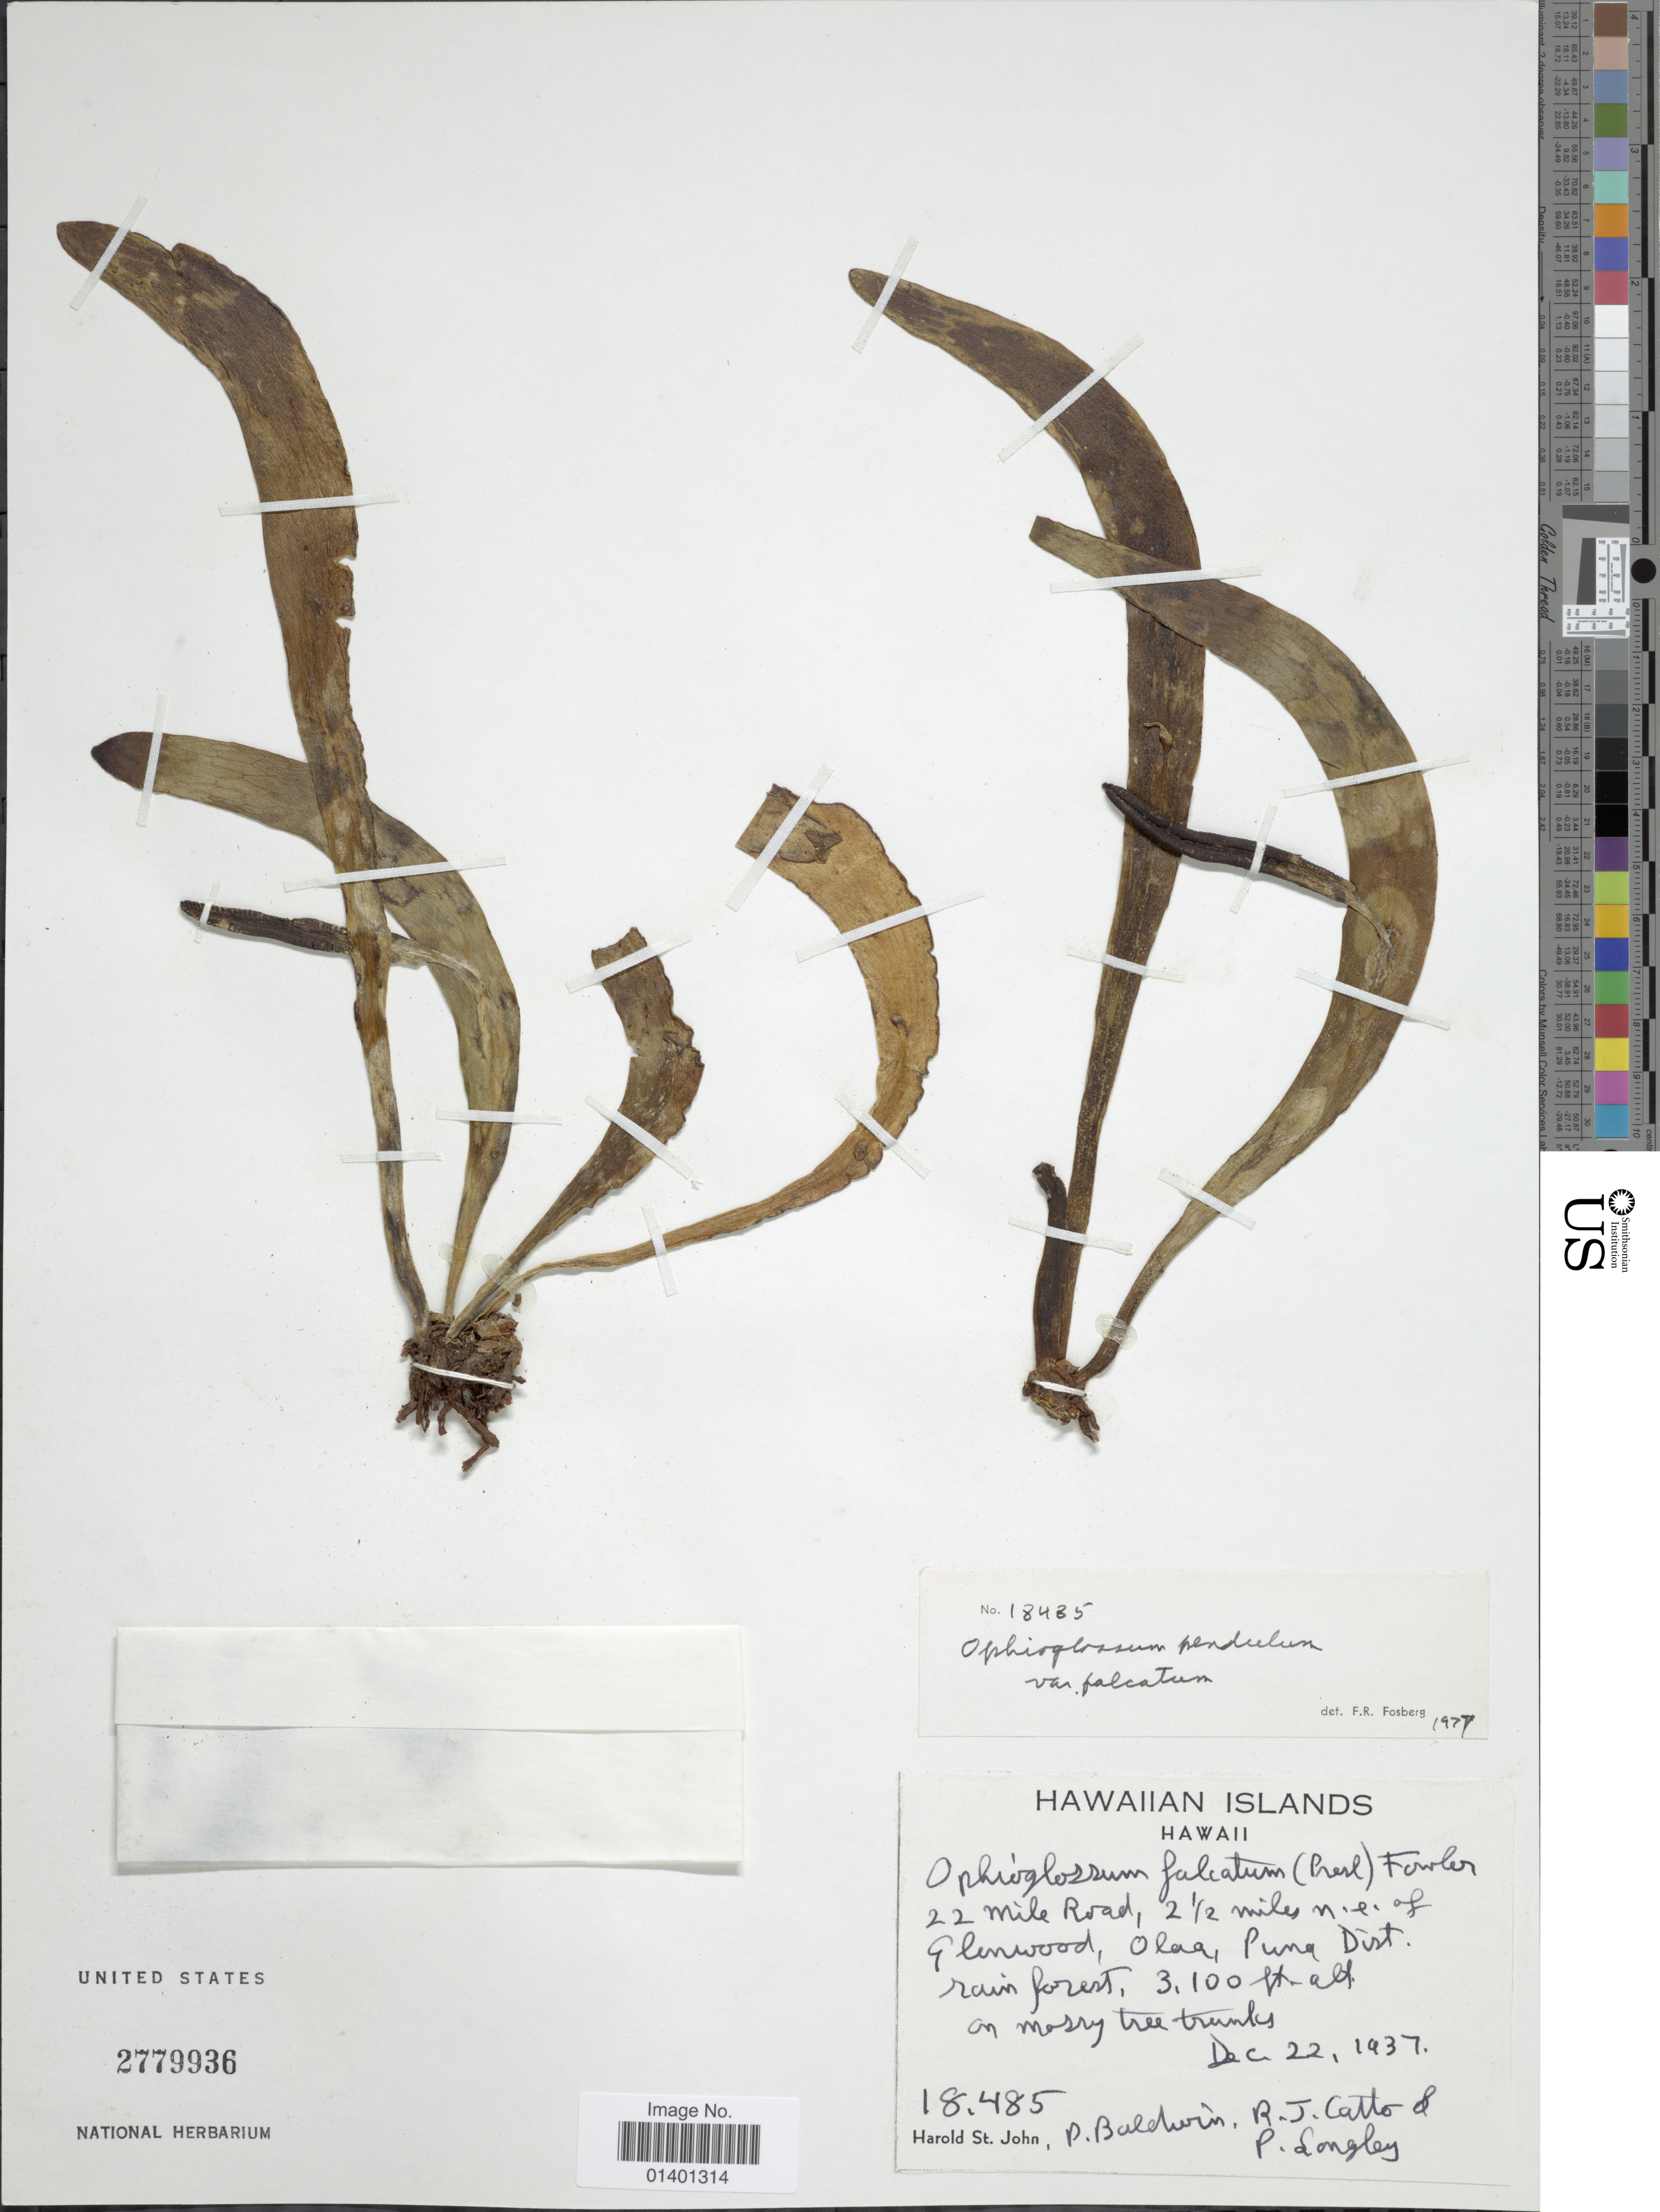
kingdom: Plantae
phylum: Tracheophyta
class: Polypodiopsida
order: Ophioglossales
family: Ophioglossaceae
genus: Ophioderma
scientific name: Ophioderma pendulum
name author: (L.) C. Presl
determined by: Wagner, W. L., (BOT), Smithsonian Institution - National Museum of Natural History (UNITED STATES)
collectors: H. St. John, P. Baldwin, R. Catto & P. Longley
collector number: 18485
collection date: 1937-12-22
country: United States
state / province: Hawaii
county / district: Hawaii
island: Hawaii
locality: Hawaiian islands, 22 mile road, 2½ mile n.e. of Glenwood, Olaa, Puna Dist.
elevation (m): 945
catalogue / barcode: US 2779936